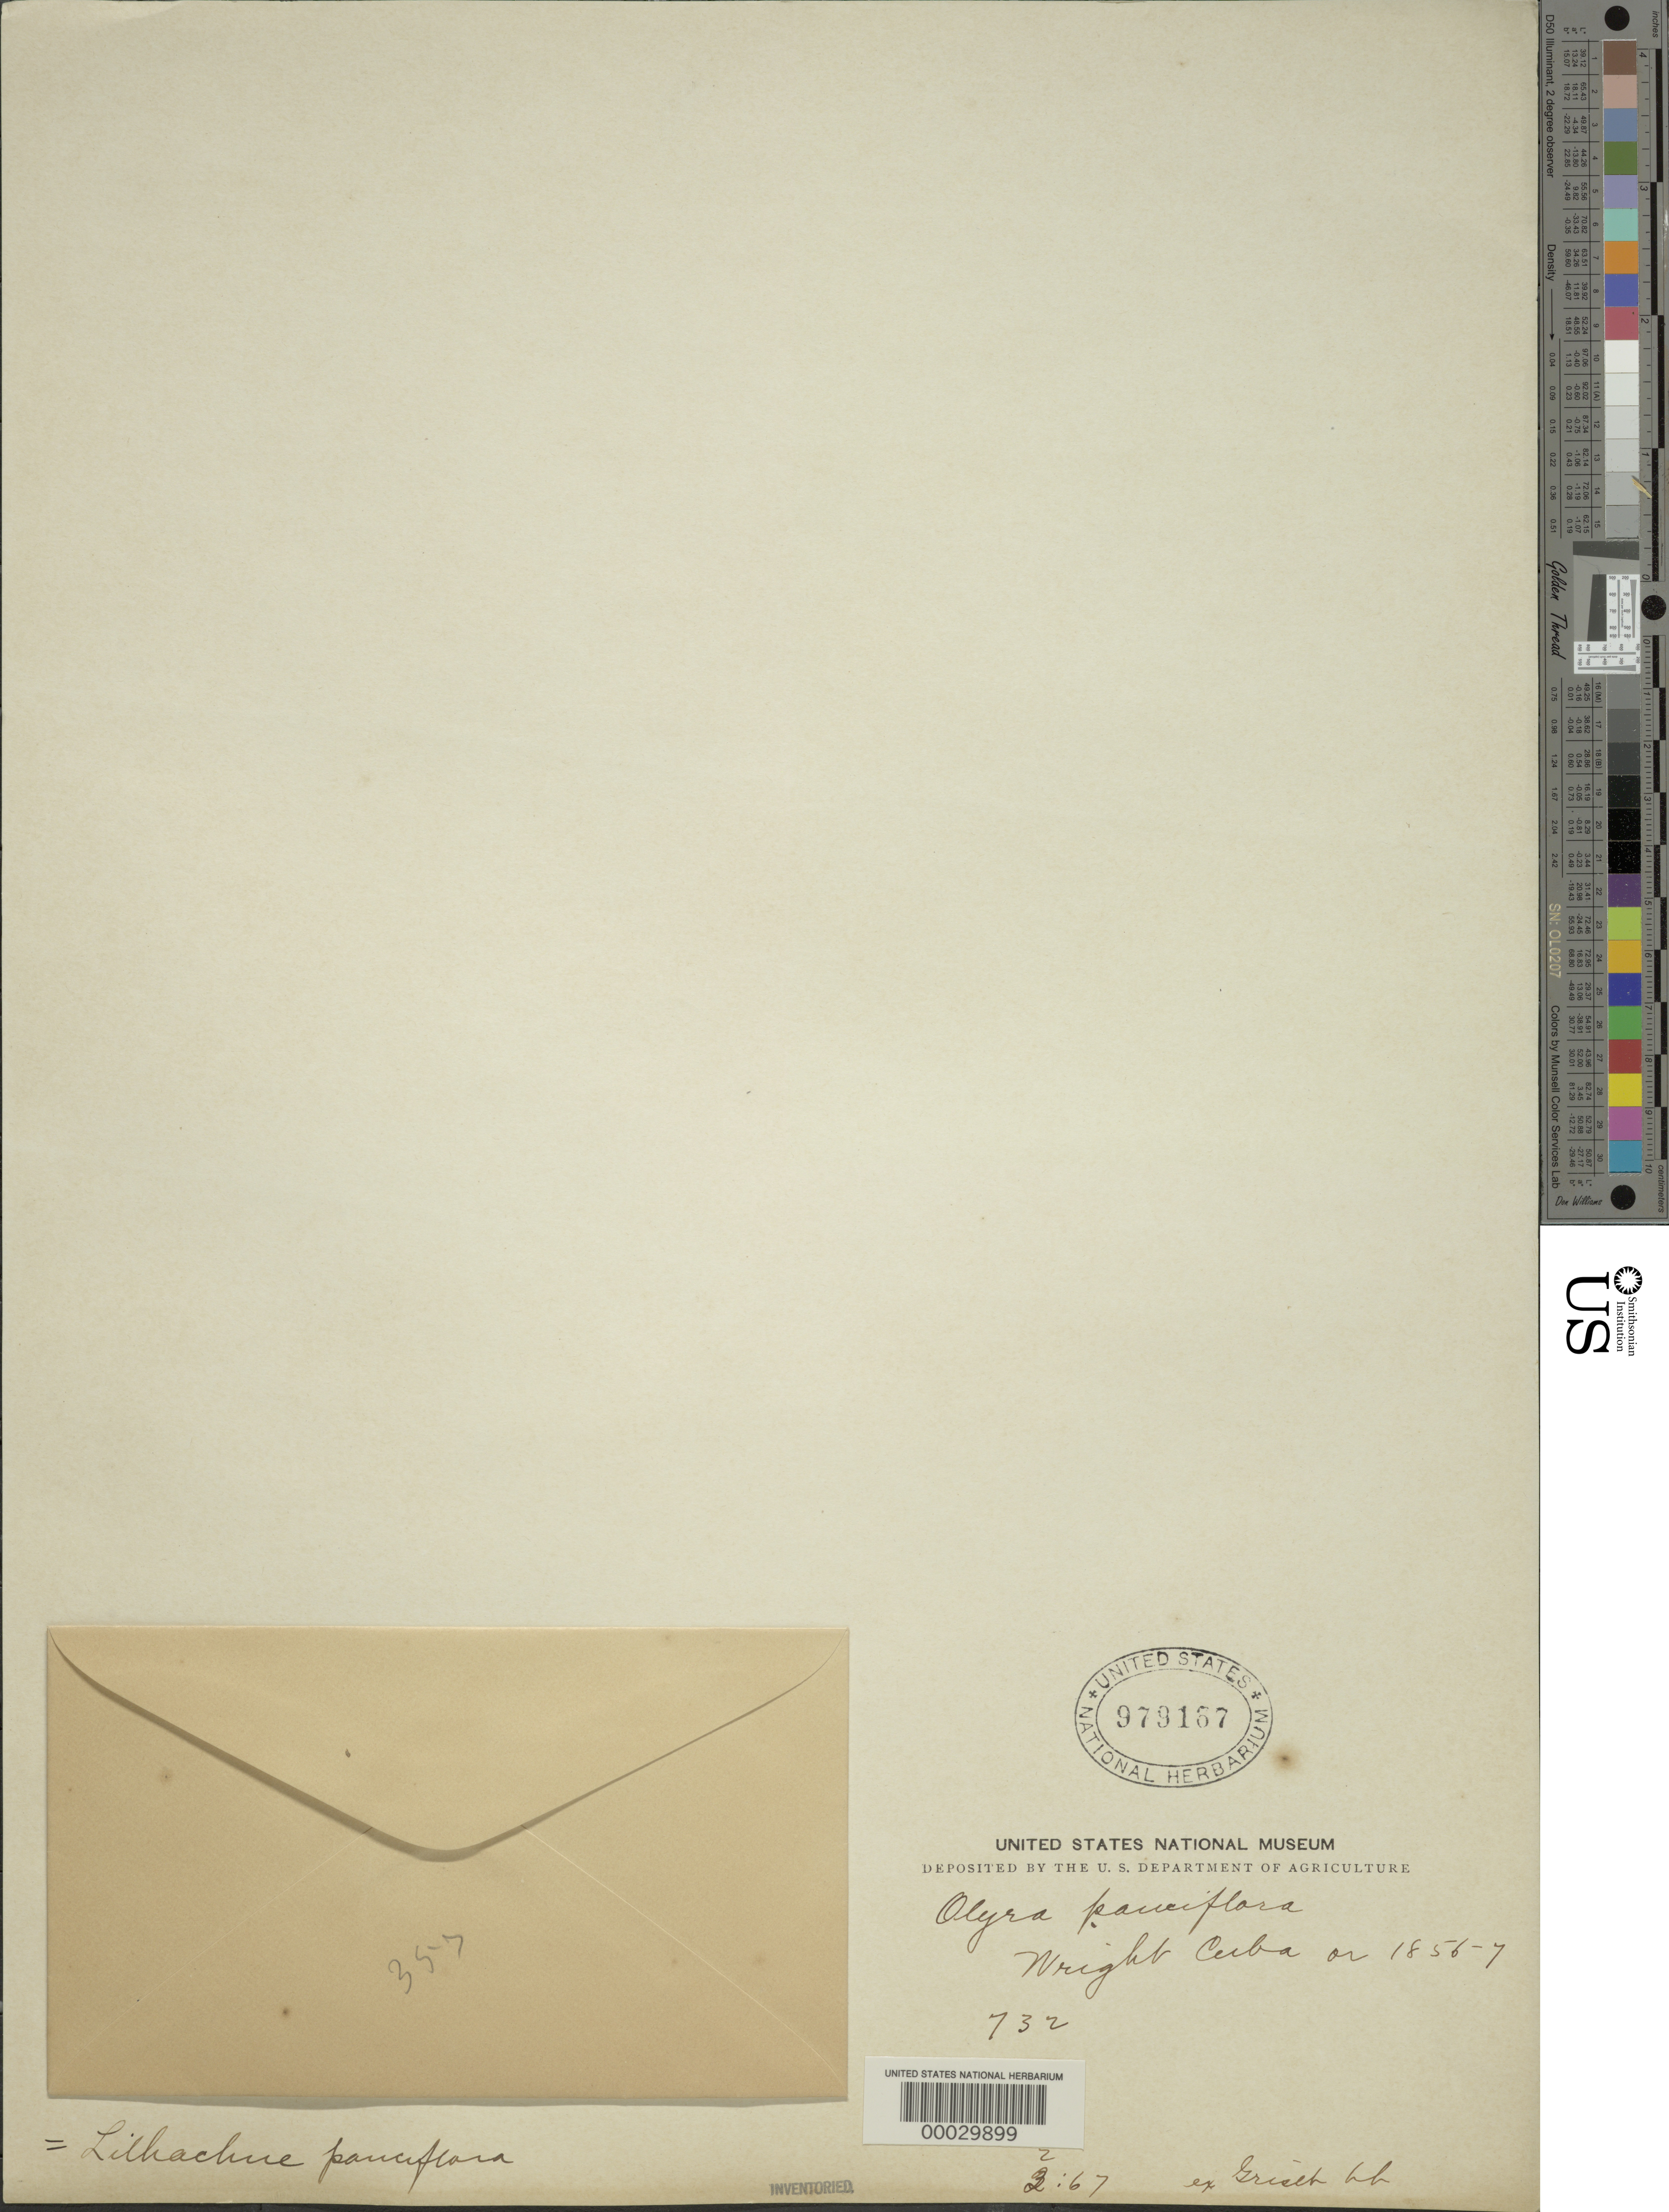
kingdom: Plantae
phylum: Tracheophyta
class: Liliopsida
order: Poales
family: Poaceae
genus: Lithachne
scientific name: Lithachne pauciflora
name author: (Sw.) P. Beauv.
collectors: C. Wright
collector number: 732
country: Cuba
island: Greater Antilles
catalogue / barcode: US 979167